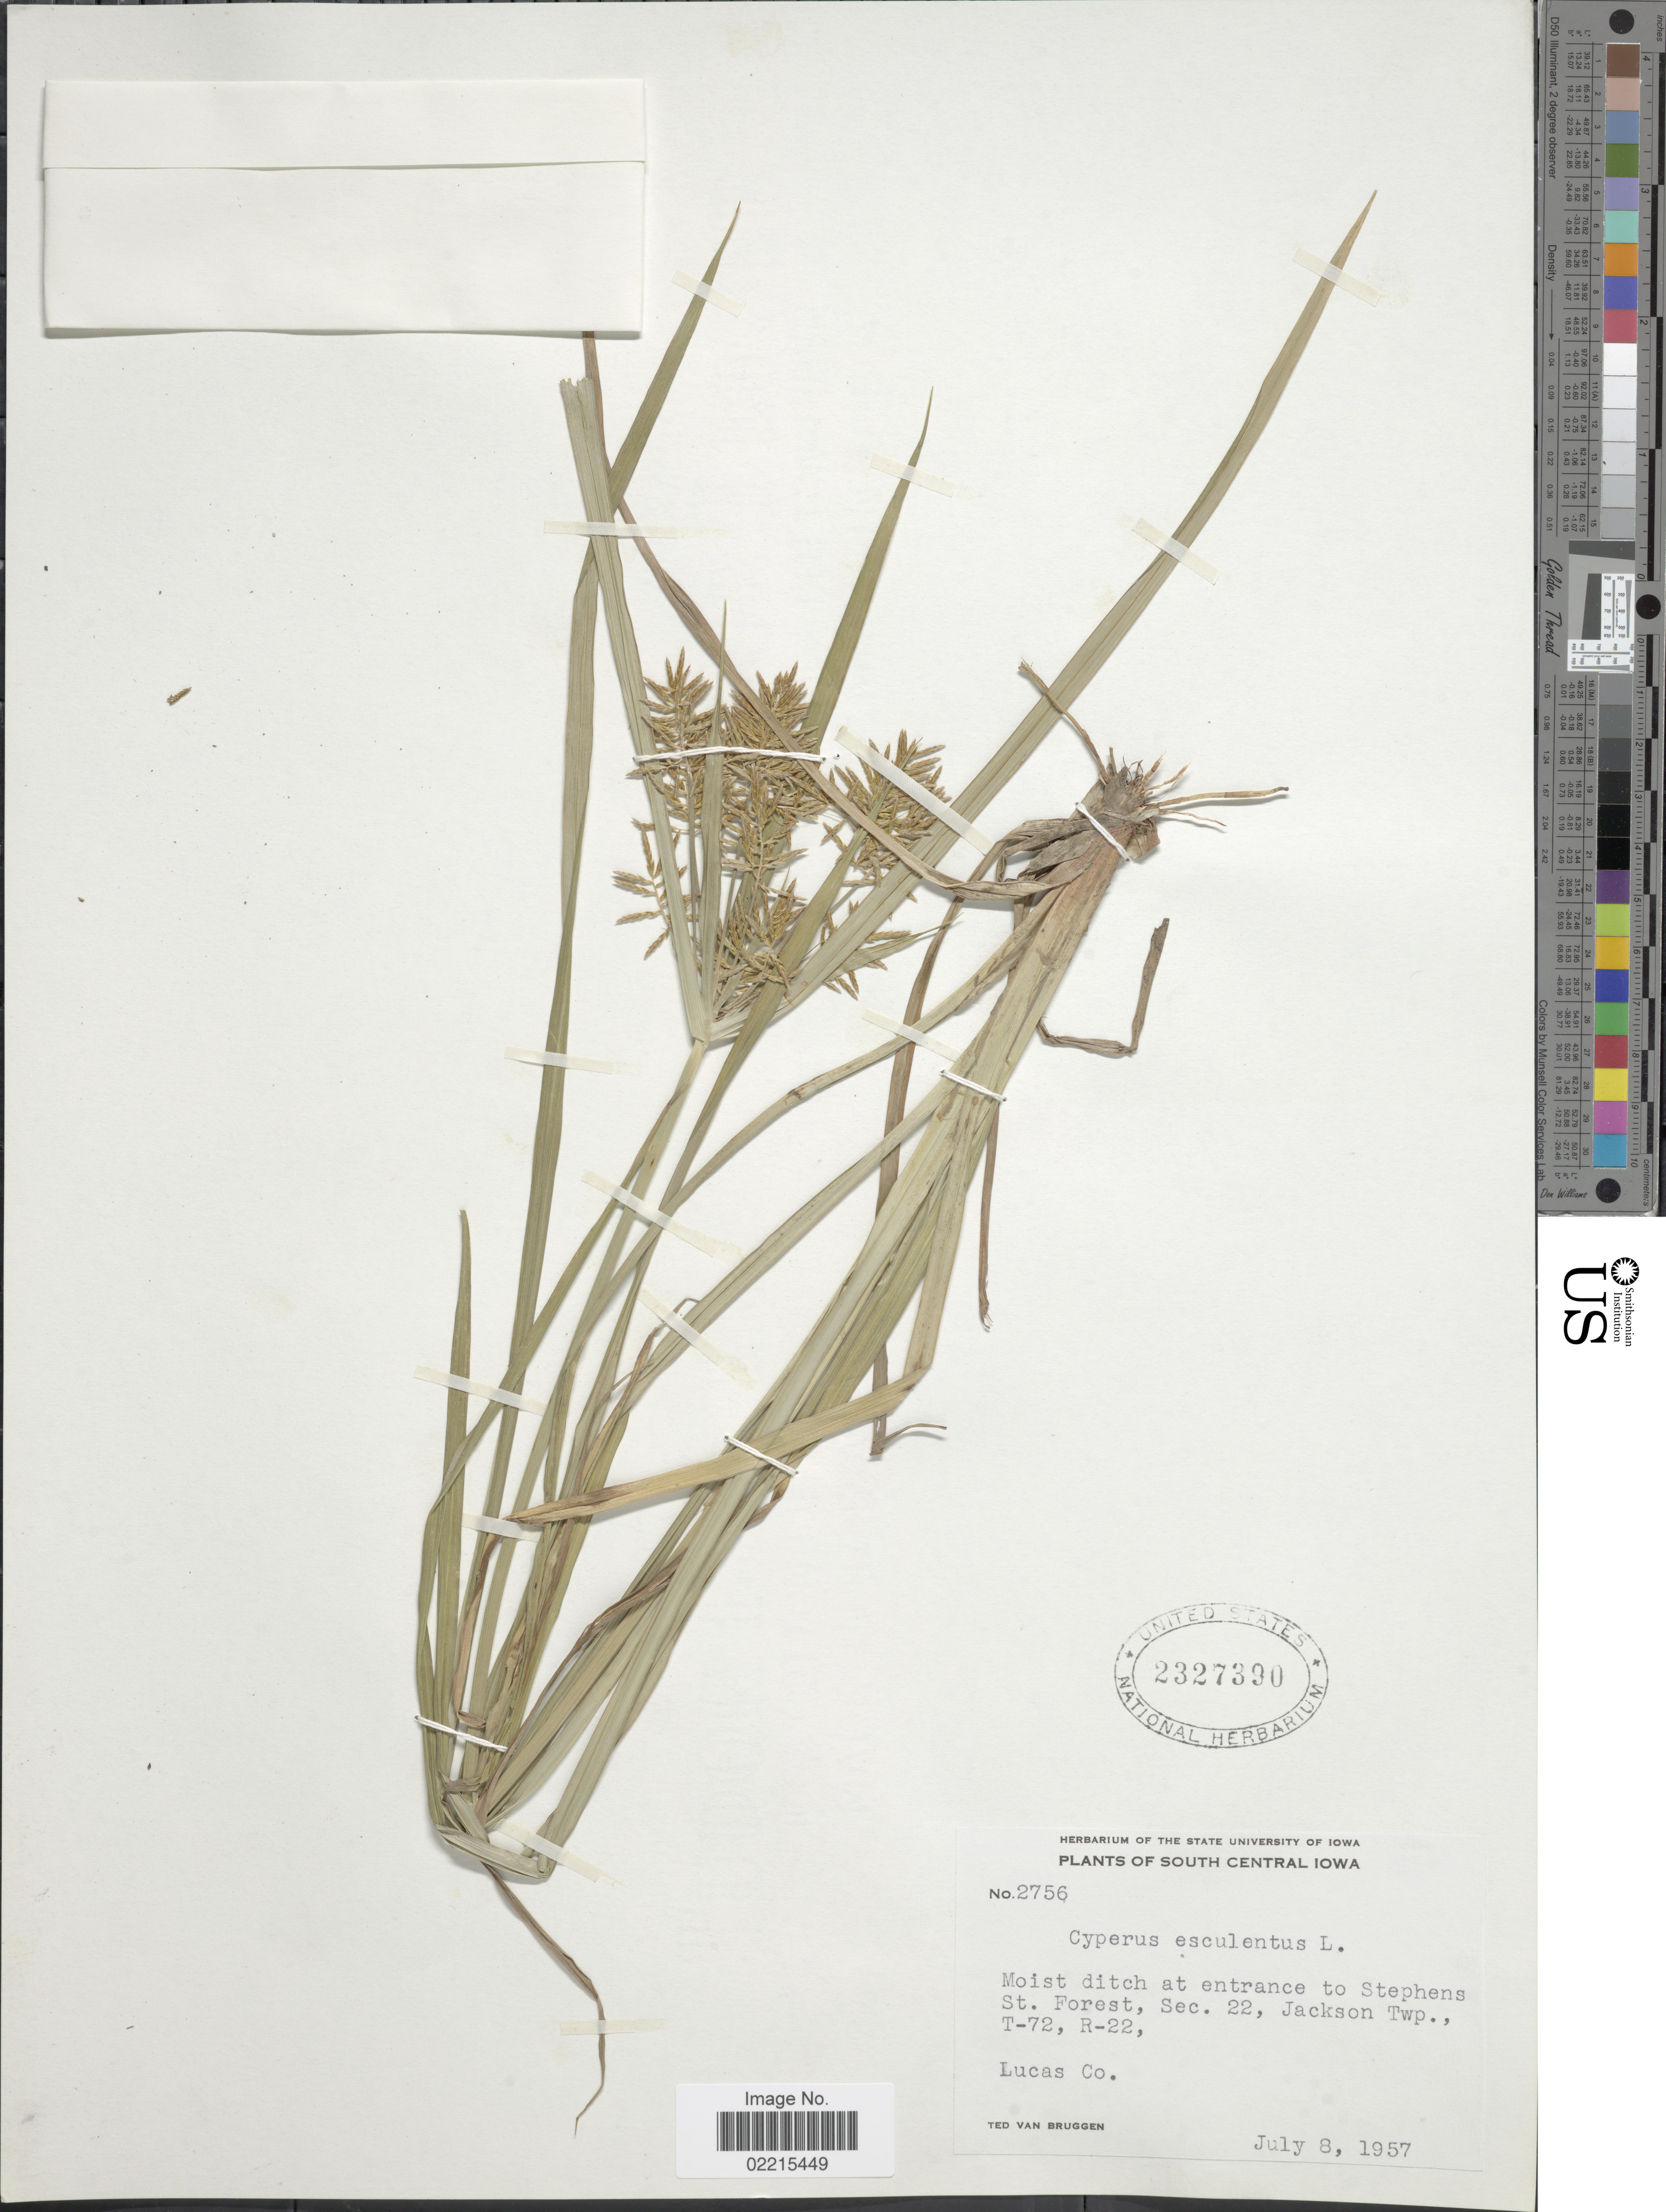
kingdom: Plantae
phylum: Tracheophyta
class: Liliopsida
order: Poales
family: Cyperaceae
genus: Cyperus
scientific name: Cyperus esculentus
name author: L.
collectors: T. van Bruggen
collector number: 2756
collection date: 1957-07-08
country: United States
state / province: Iowa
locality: South Central Iowa, Moist ditch at entrance to Stephens St Forest, Sec. 22, Jackson Twp., T-72, R-22, Lucas Co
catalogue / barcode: US 2327390